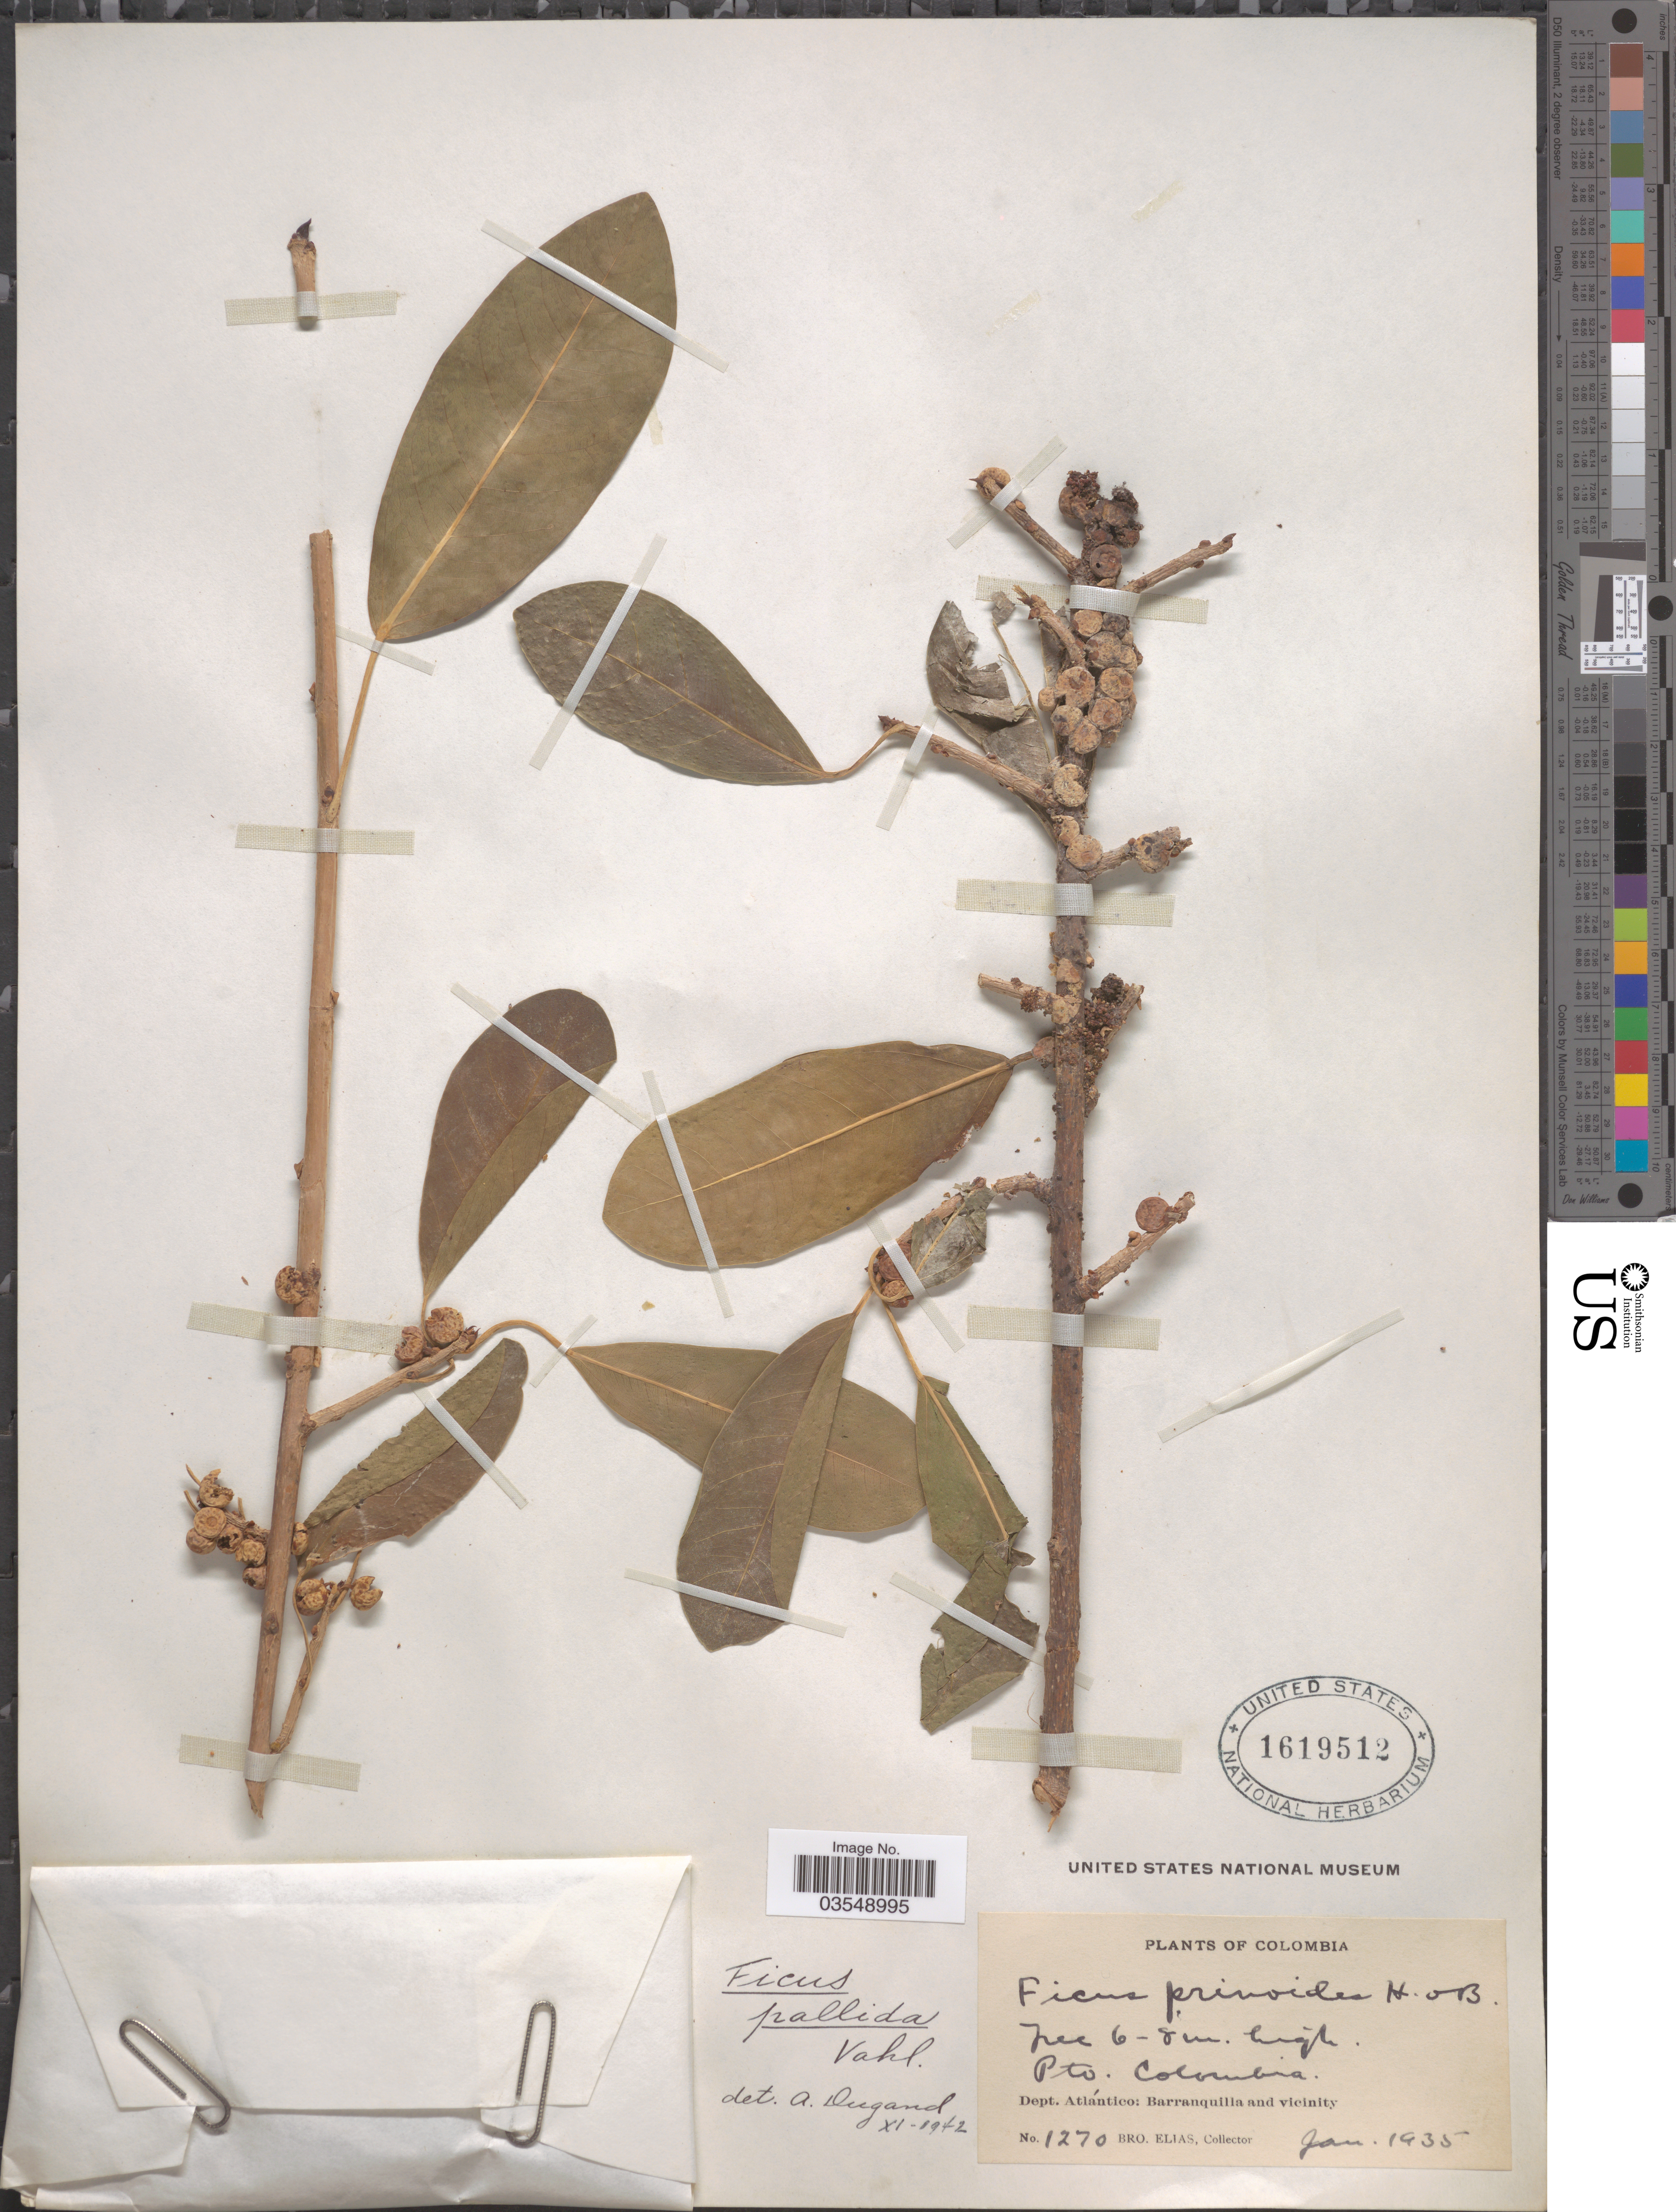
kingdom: Plantae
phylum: Tracheophyta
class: Magnoliopsida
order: Rosales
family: Moraceae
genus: Ficus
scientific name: Ficus pallida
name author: Vahl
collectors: Bro. Elias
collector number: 1270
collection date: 1935-01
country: Colombia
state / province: Atlántico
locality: Pto. Colombia. Dept. Atlántico: Barranquilla and vicinity.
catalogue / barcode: US 1619512